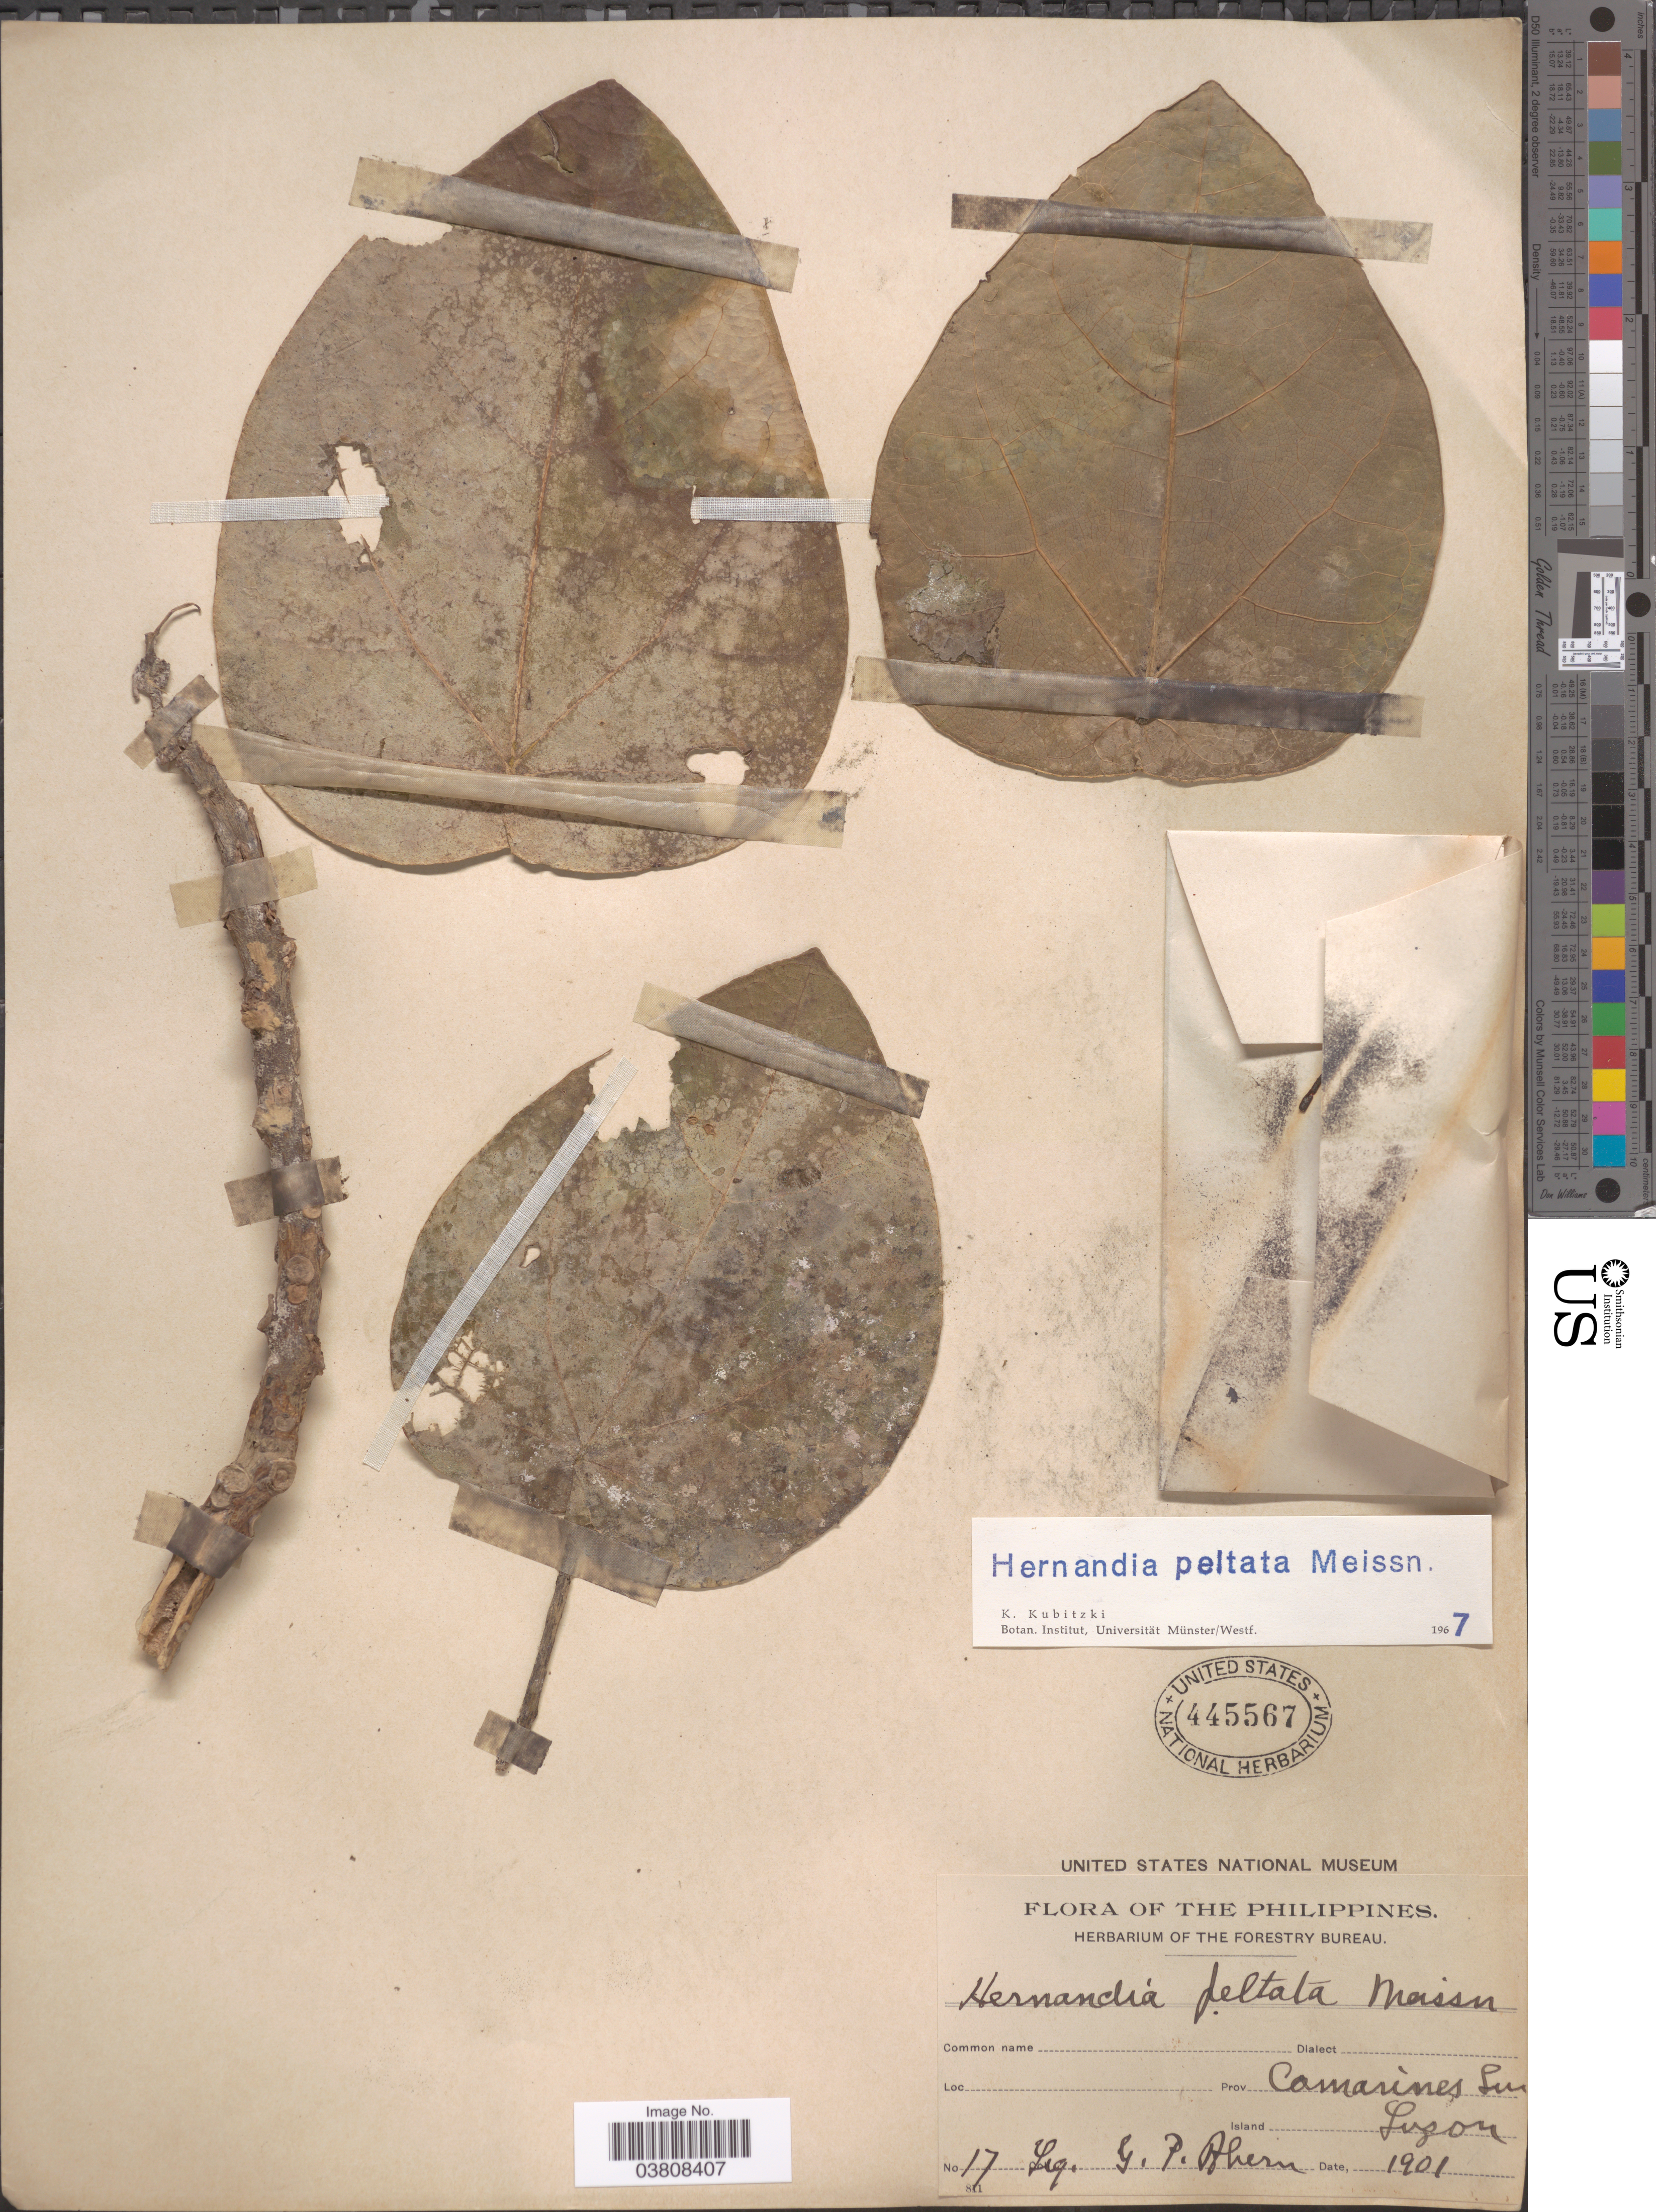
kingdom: Plantae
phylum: Tracheophyta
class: Magnoliopsida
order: Laurales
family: Hernandiaceae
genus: Hernandia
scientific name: Hernandia nymphaeifolia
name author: (C. Presl) Kubitzki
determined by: Strong, Mark T., (BOT), Smithsonian Institution - National Museum of Natural History (UNITED STATES)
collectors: G. Ahern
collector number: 17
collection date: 1901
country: Philippines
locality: Prov. Camarines Sur, Island Luzon.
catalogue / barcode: US 445567